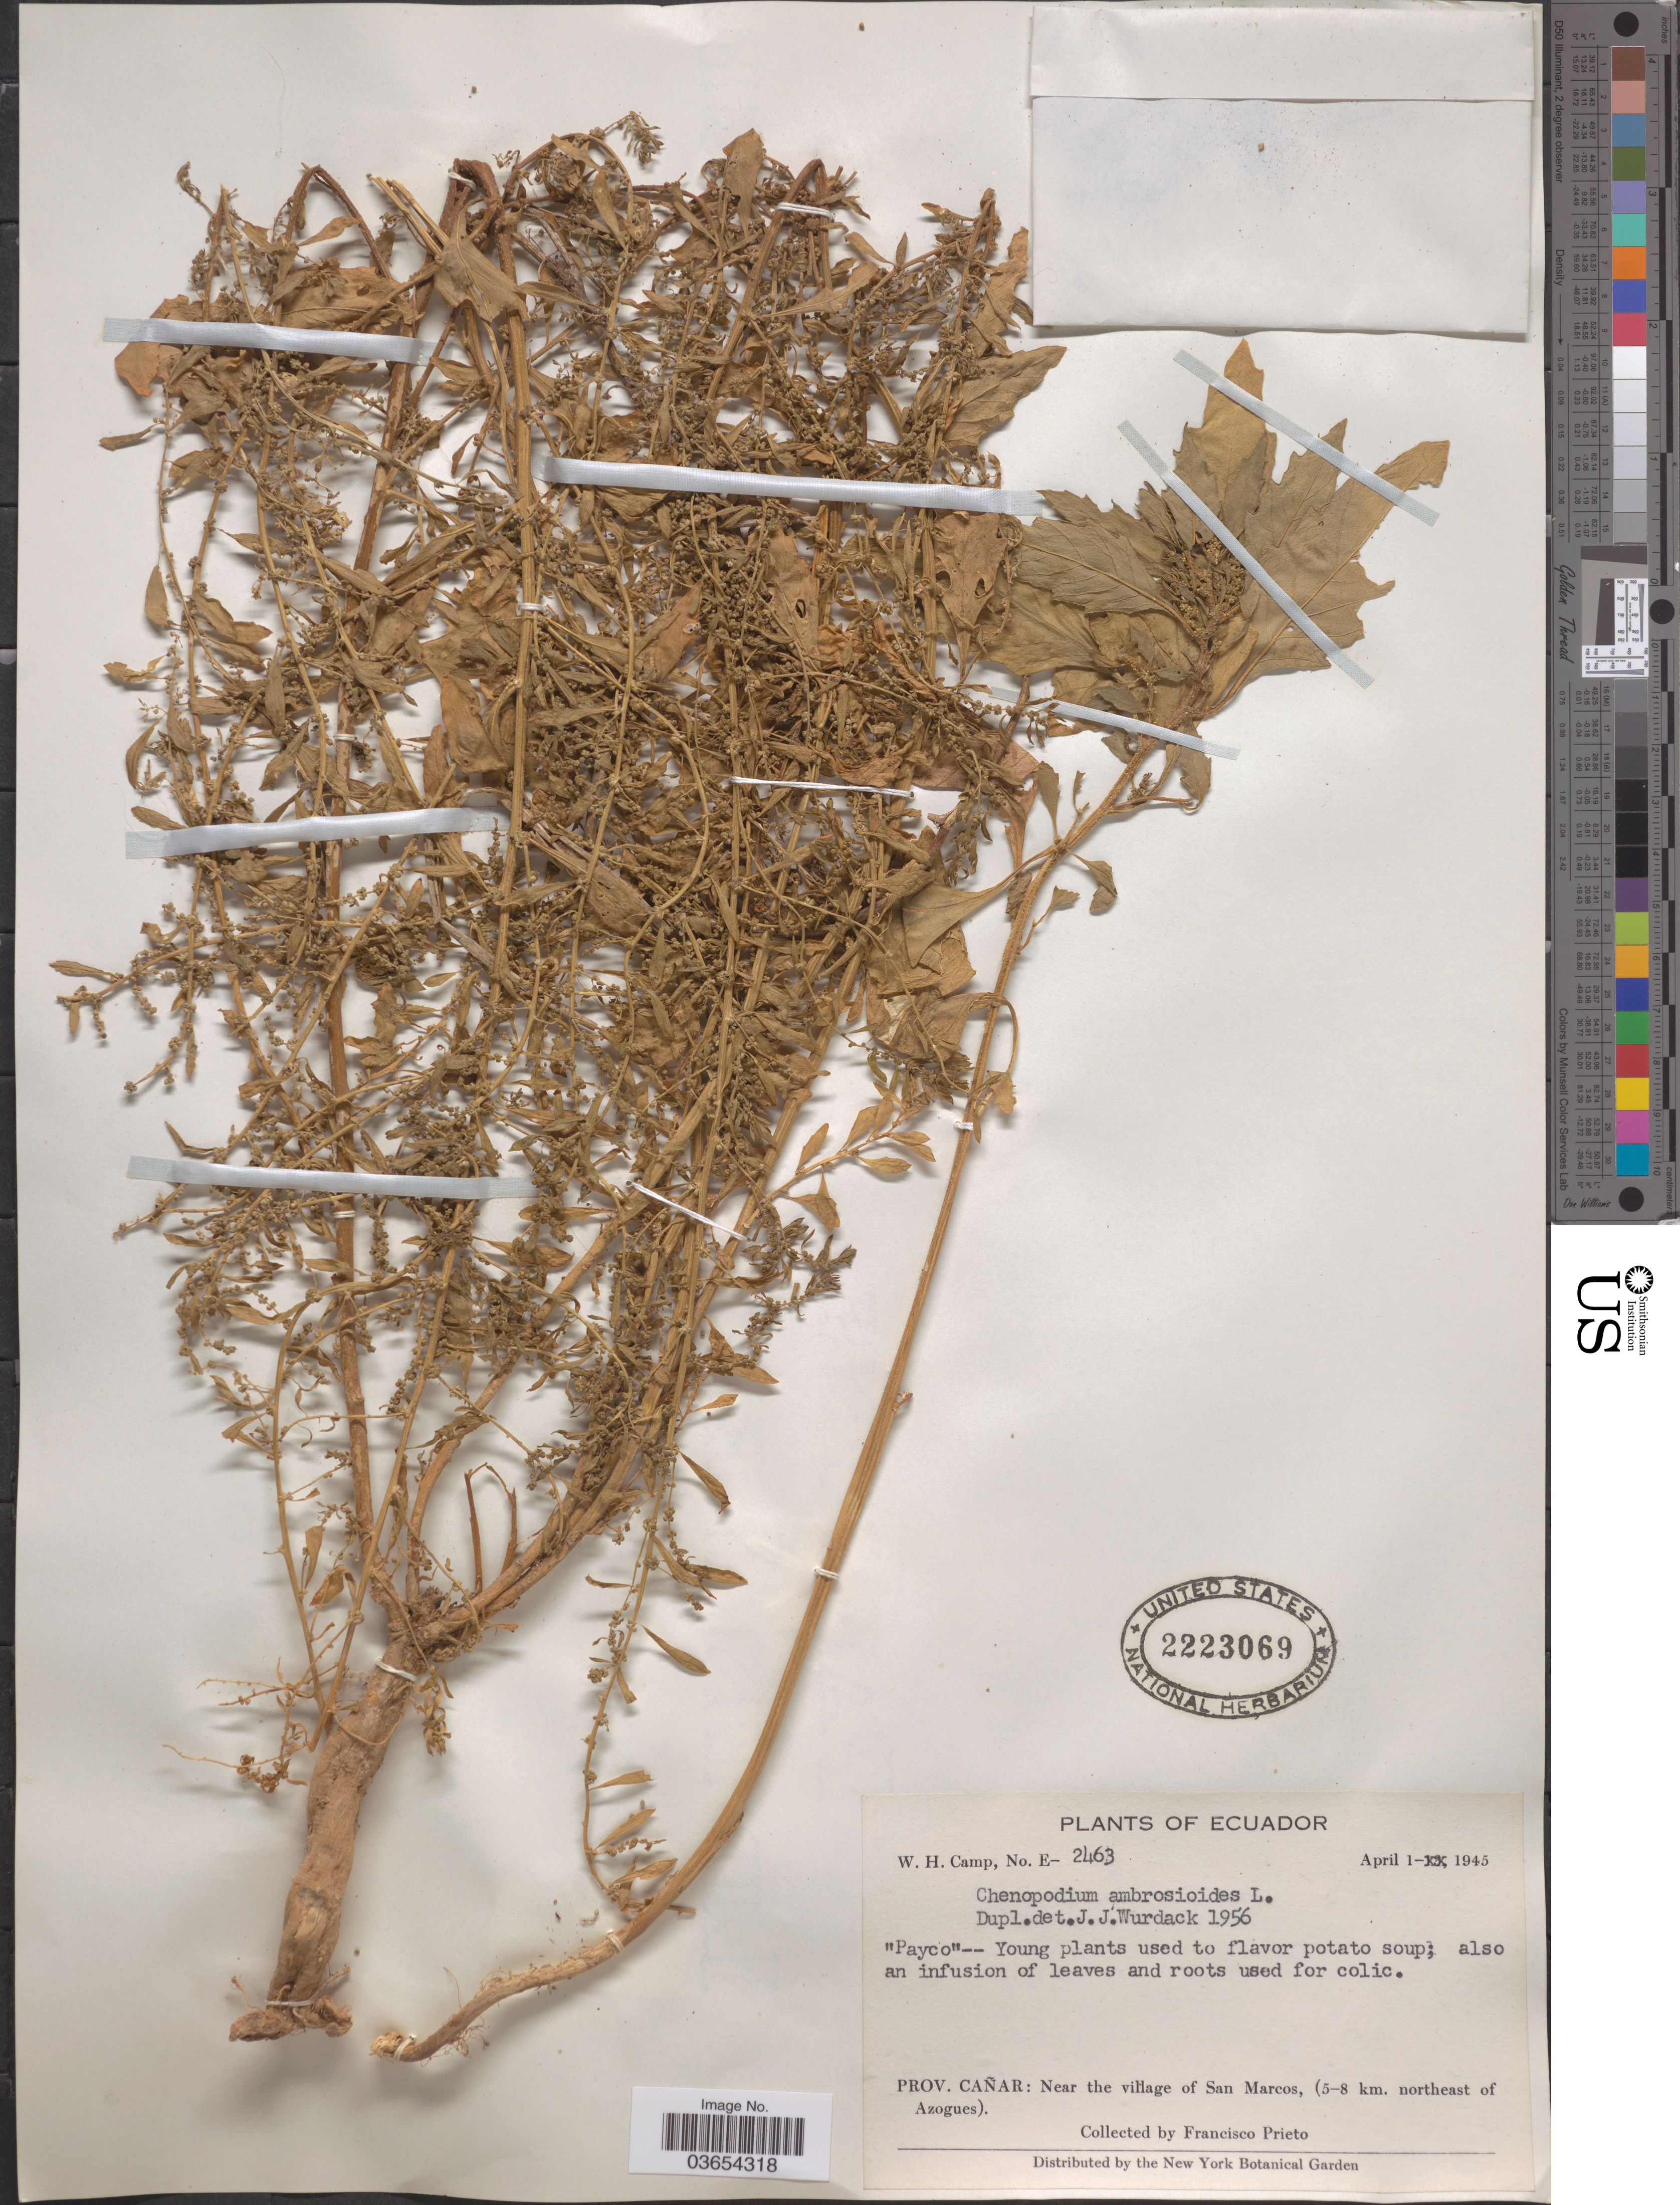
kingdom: Plantae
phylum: Tracheophyta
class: Magnoliopsida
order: Caryophyllales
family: Amaranthaceae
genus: Chenopodium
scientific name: Chenopodium ambrosioides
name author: L.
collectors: F. Prieto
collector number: E-2463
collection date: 1945-04-01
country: Ecuador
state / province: Cañar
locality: Near the village of San Marcos, (5-8 km. northeast of Azogues).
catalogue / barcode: US 2223069